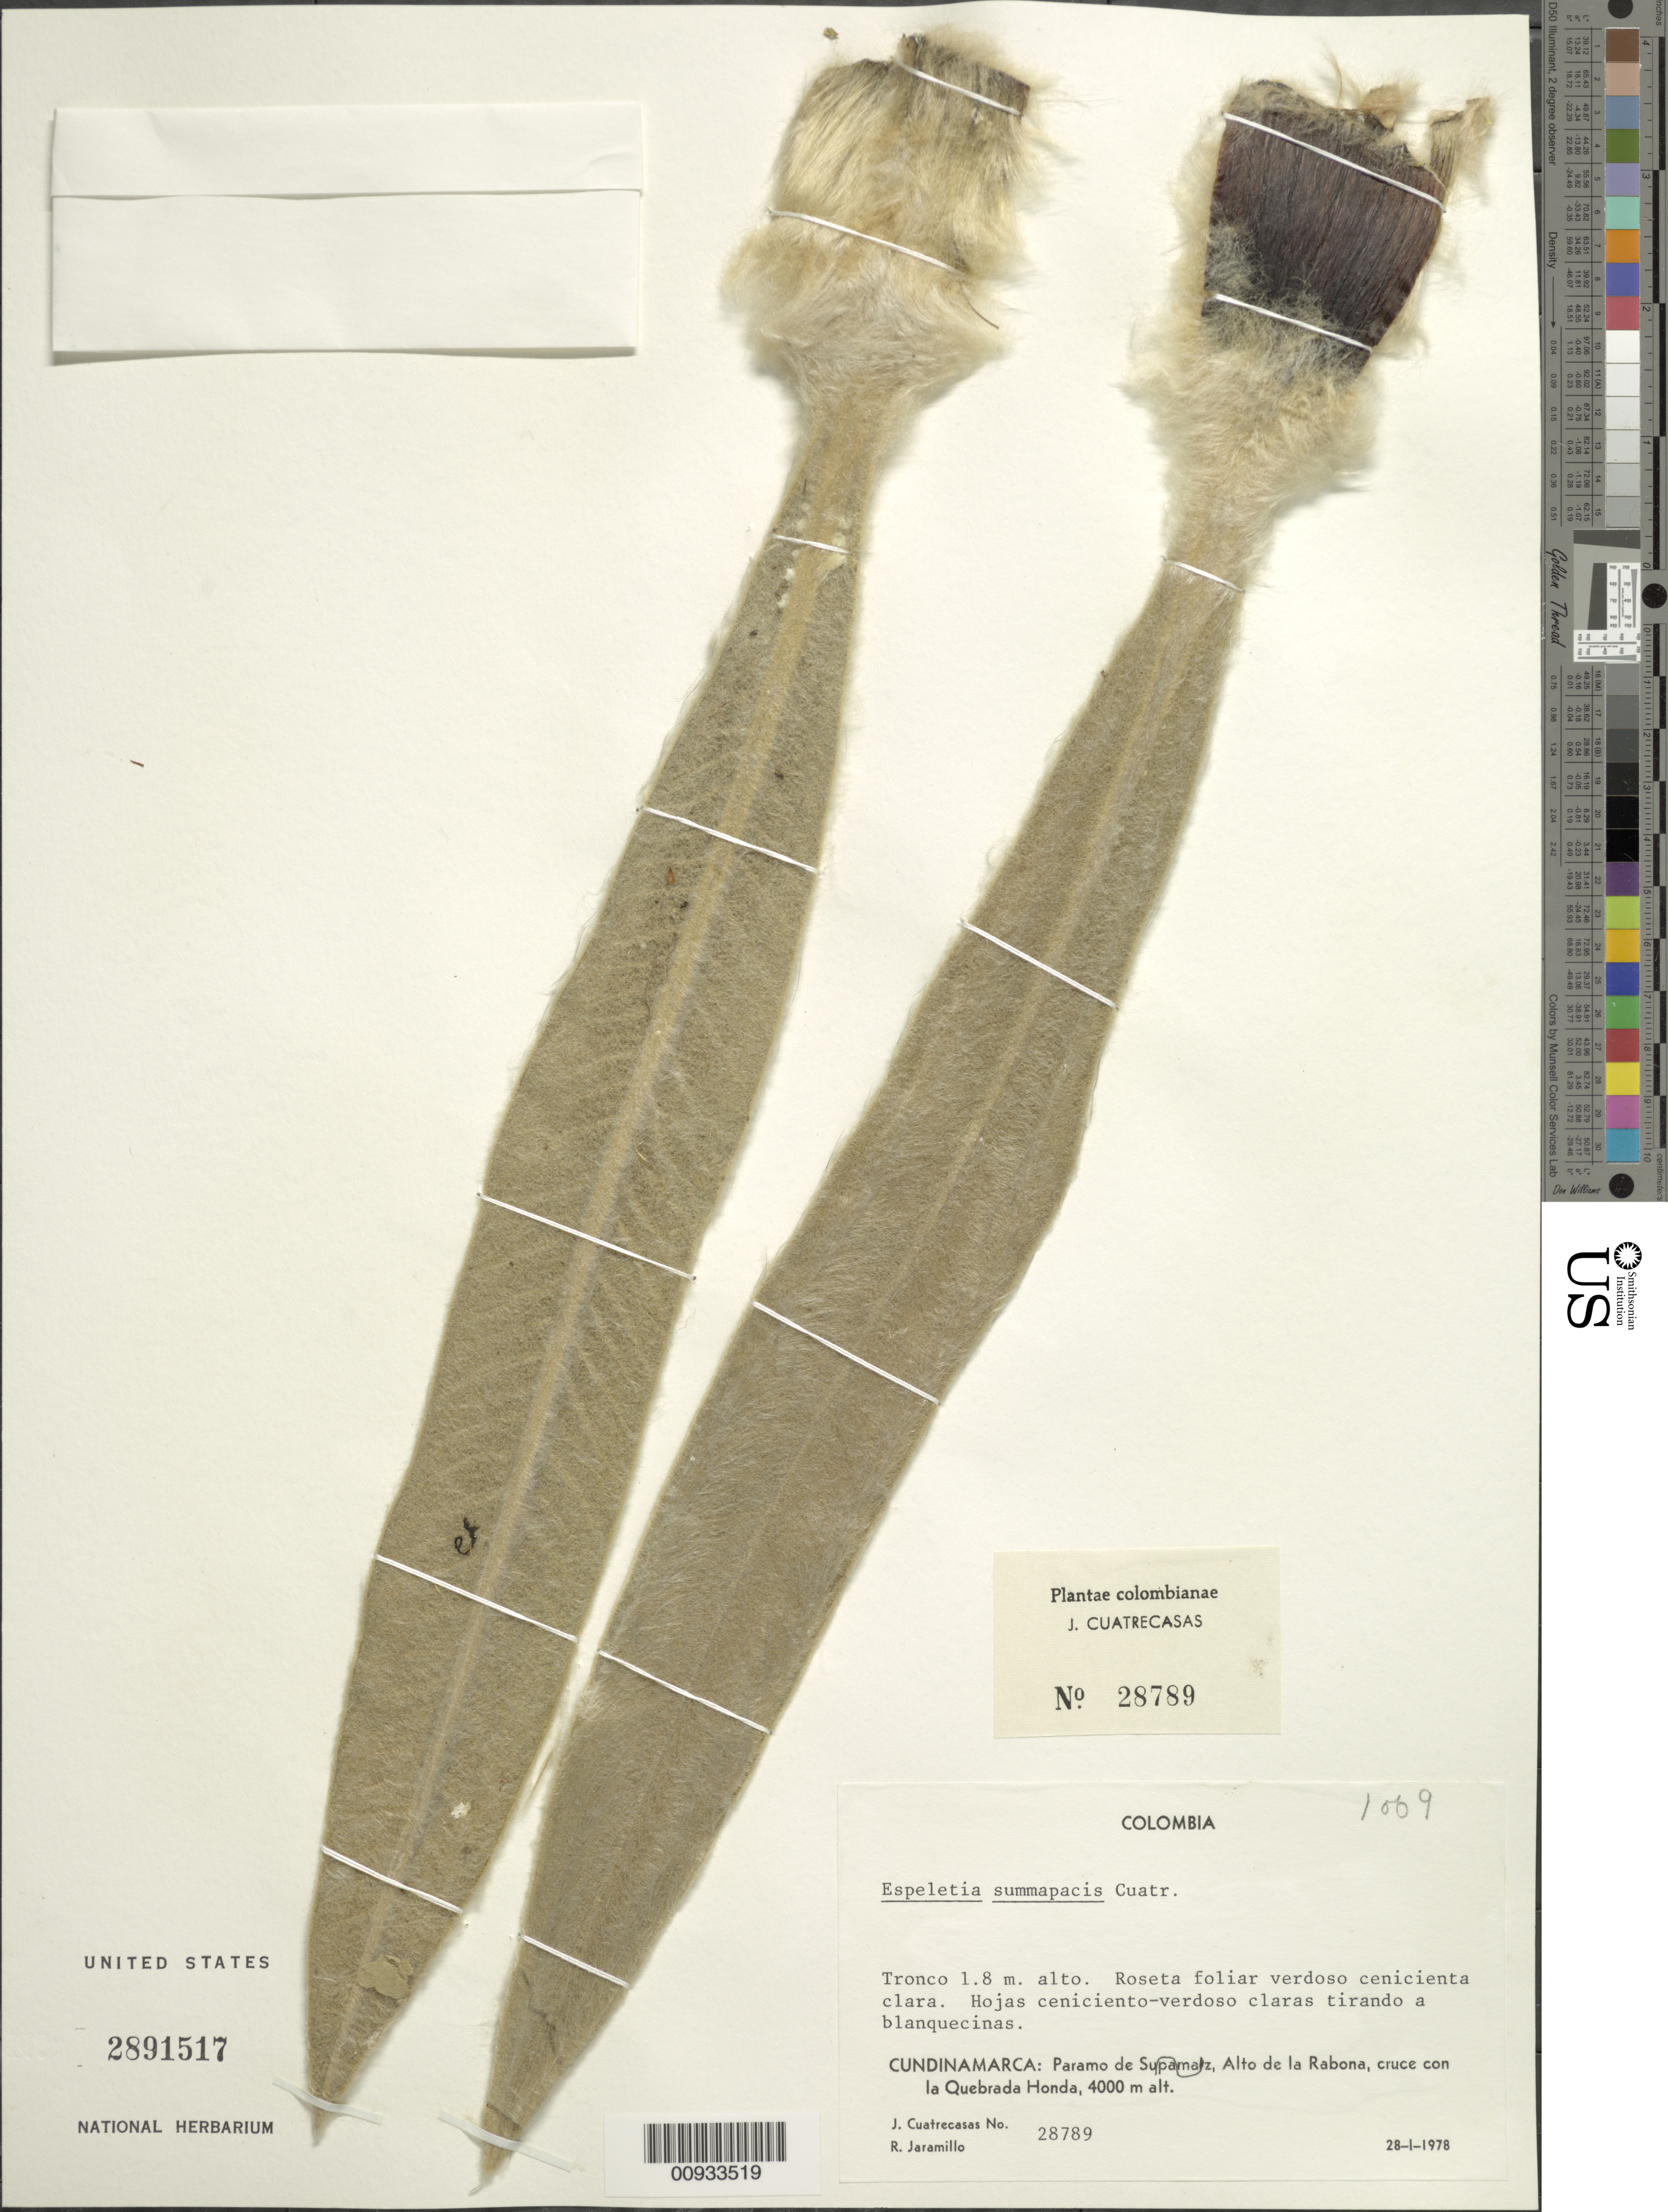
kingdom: Plantae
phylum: Tracheophyta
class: Magnoliopsida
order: Asterales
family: Asteraceae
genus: Espeletia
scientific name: Espeletia summapacis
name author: Cuatrec.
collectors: J. Cuatrecasas & R. Jaramillo M.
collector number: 28789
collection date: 1978-01-28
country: Colombia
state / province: Cundinamarca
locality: Páramo de Sumapáz. Alto de la Rabona, cruce con la Quebrada Honda.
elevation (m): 4000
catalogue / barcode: US 2891517